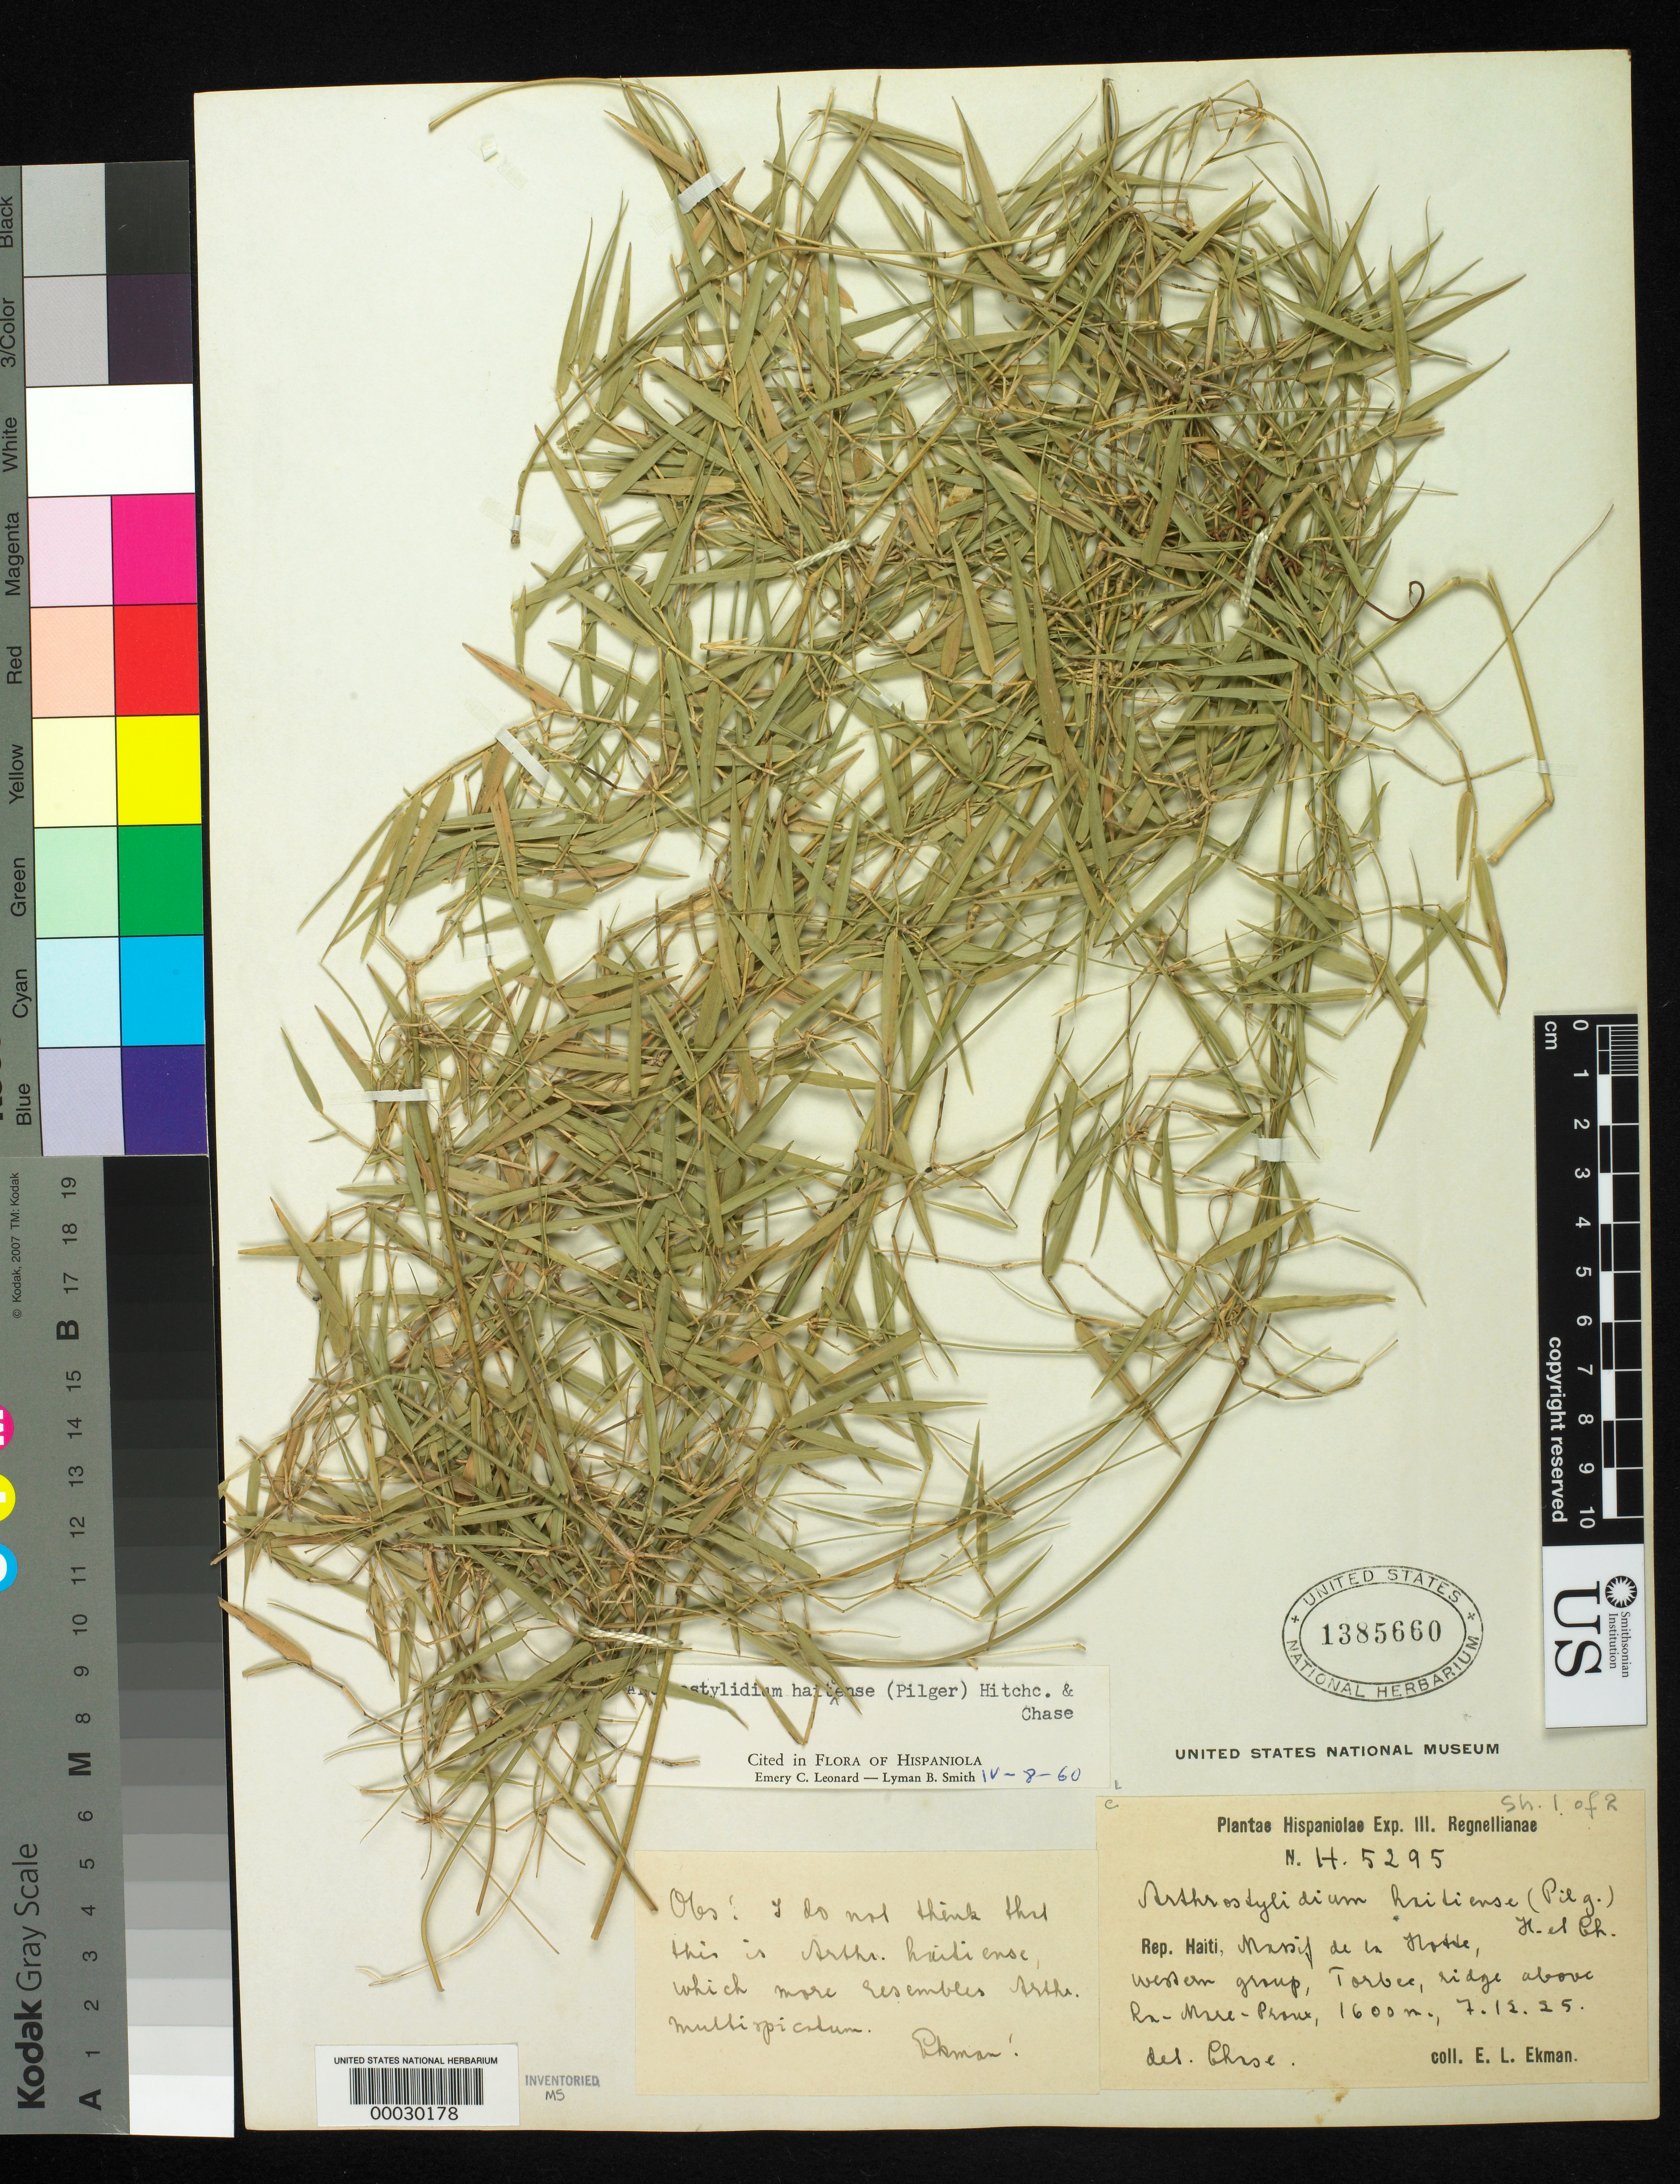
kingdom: Plantae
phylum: Tracheophyta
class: Liliopsida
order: Poales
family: Poaceae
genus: Arthrostylidium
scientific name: Arthrostylidium haitiense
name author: (Pilg.) Hitchc. & Chase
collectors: E. L. Ekman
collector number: H-5295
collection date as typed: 07 Dec 1925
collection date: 1925-12-07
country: Haiti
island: Hispaniola Island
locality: Massif de la hatte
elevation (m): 1600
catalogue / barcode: US 1385660